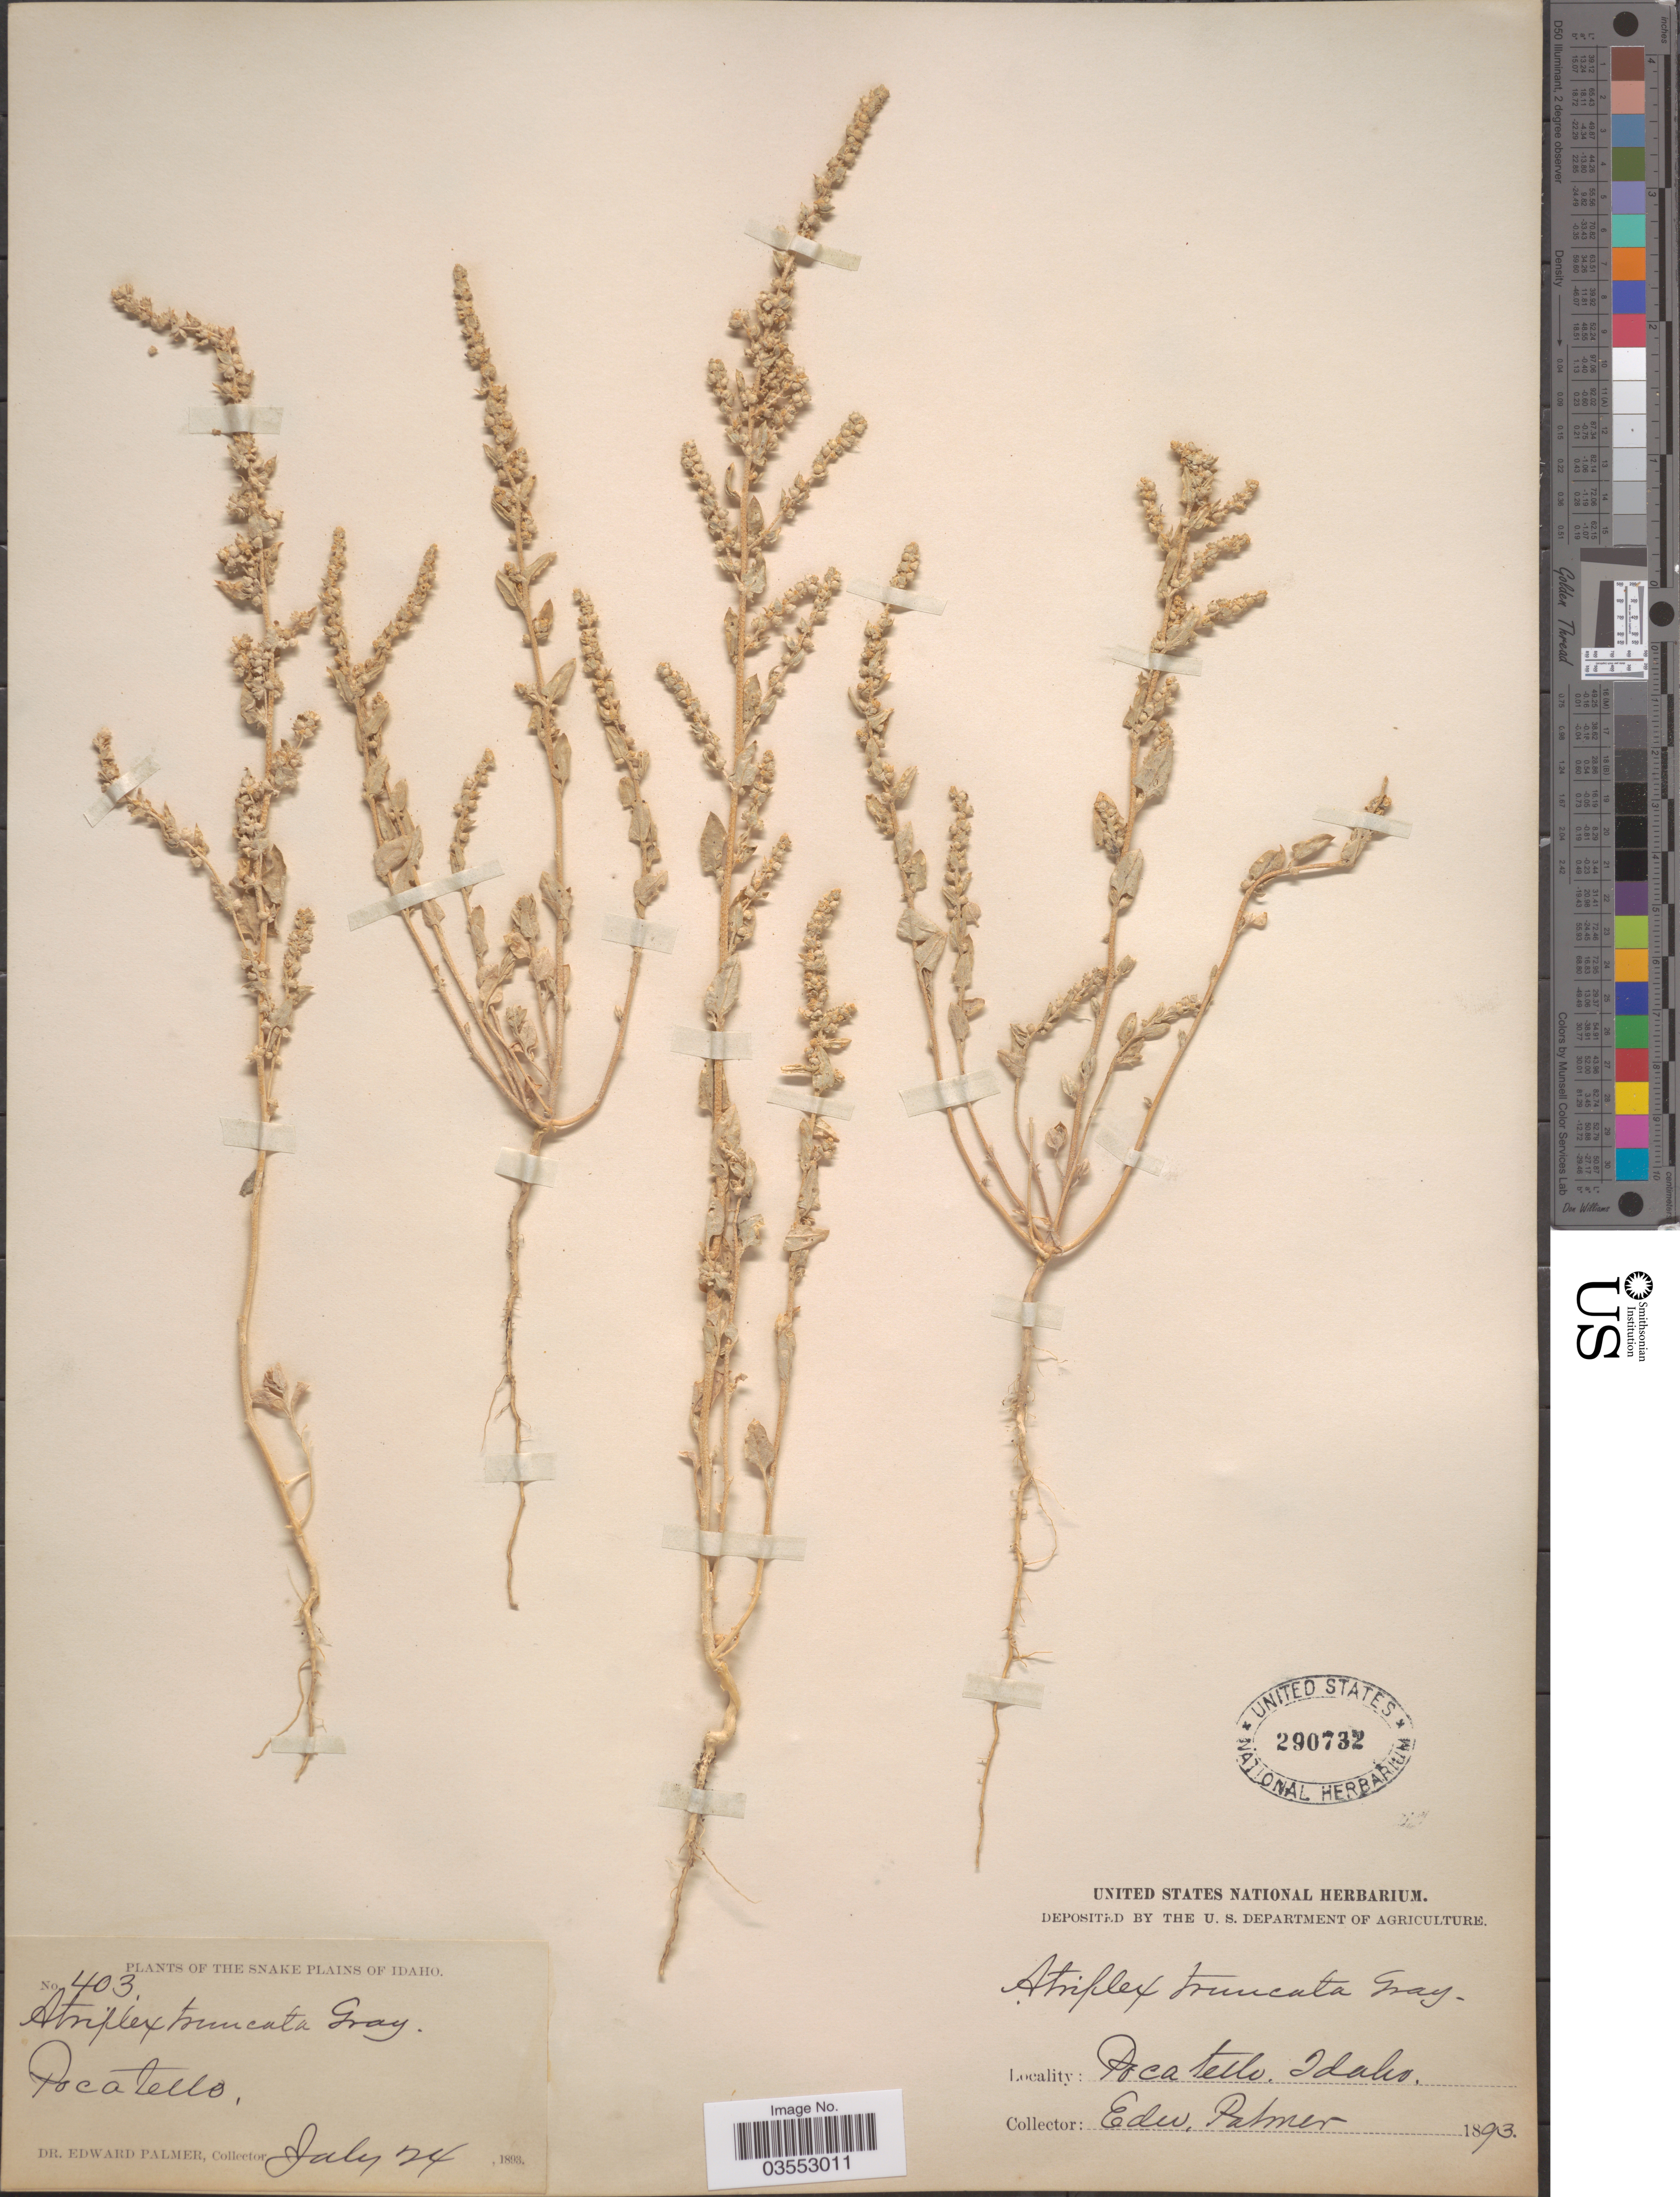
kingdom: Plantae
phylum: Tracheophyta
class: Magnoliopsida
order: Caryophyllales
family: Amaranthaceae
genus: Atriplex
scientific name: Atriplex truncata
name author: (Torr. ex S. Watson) A. Gray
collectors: E. Palmer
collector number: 403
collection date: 1893-07-24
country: United States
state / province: Idaho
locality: The Snake Plains of Idaho. Pocatello.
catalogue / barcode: US 290732